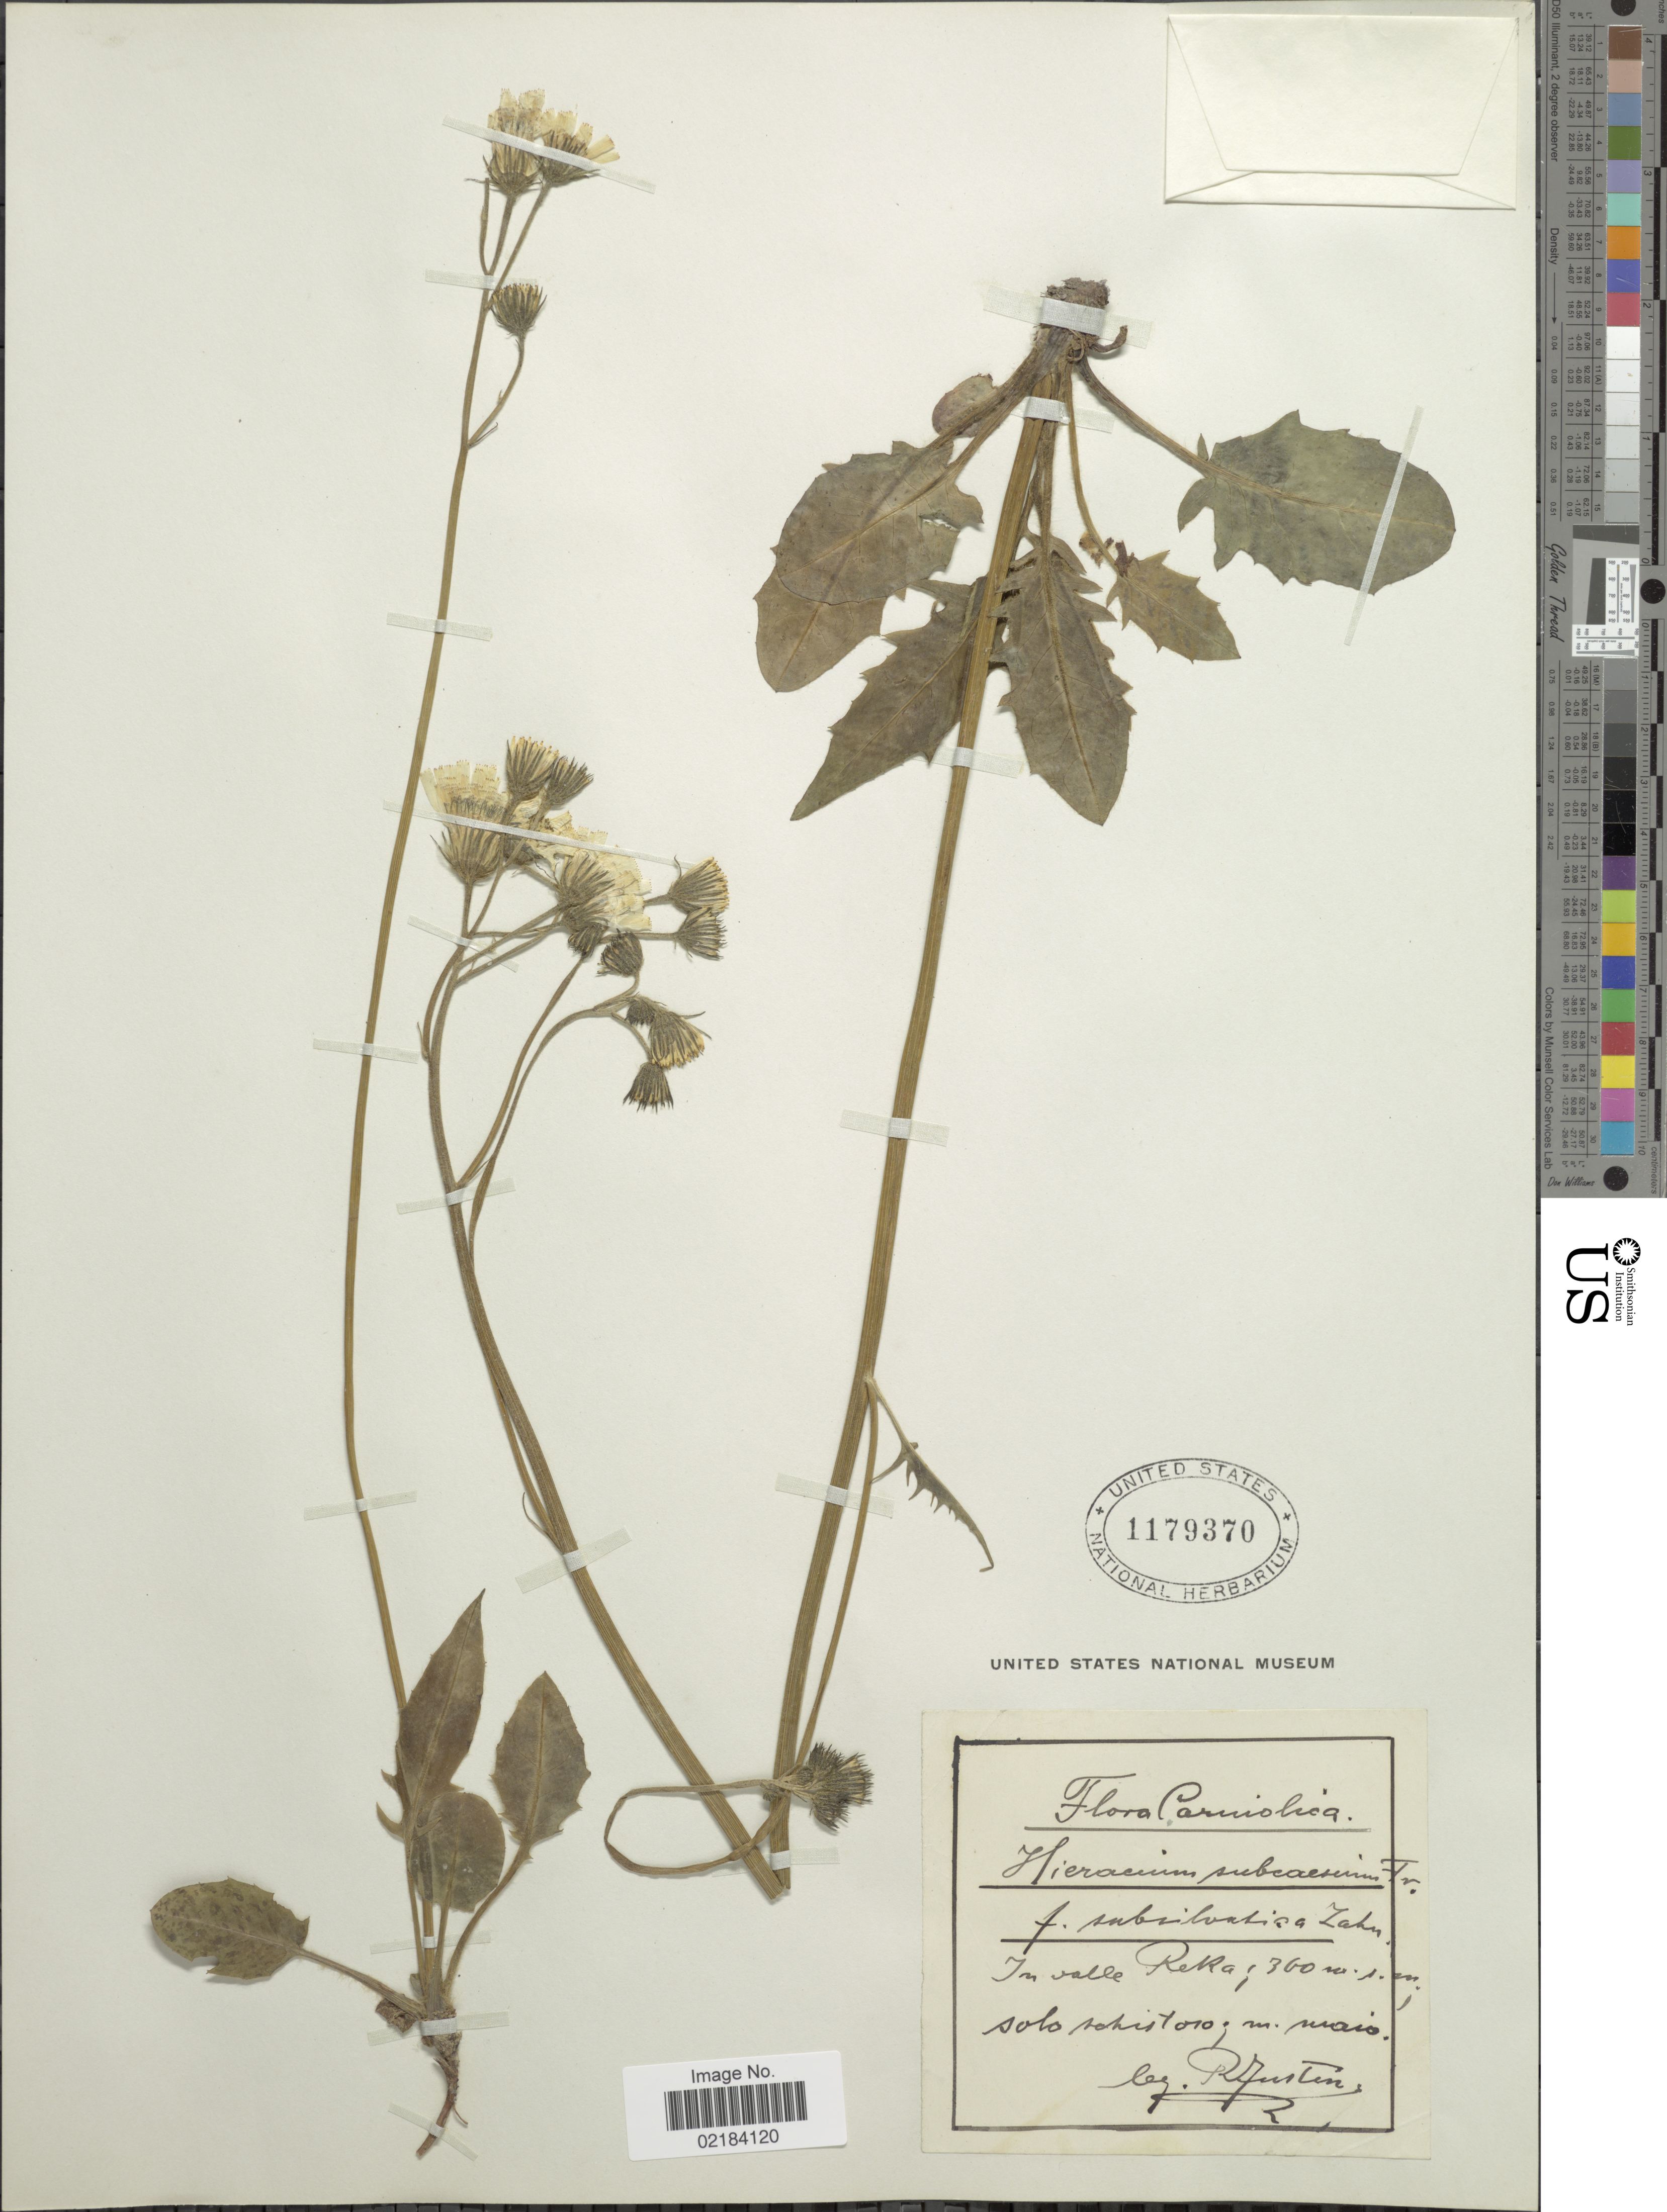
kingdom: Plantae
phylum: Tracheophyta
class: Magnoliopsida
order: Asterales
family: Asteraceae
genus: Hieracium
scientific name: Hieracium subcaesium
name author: (Fr.) Lindeb.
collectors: R. Fustin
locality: In valle Reka; solo sachistoso [interpreted]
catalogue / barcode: US 1179370